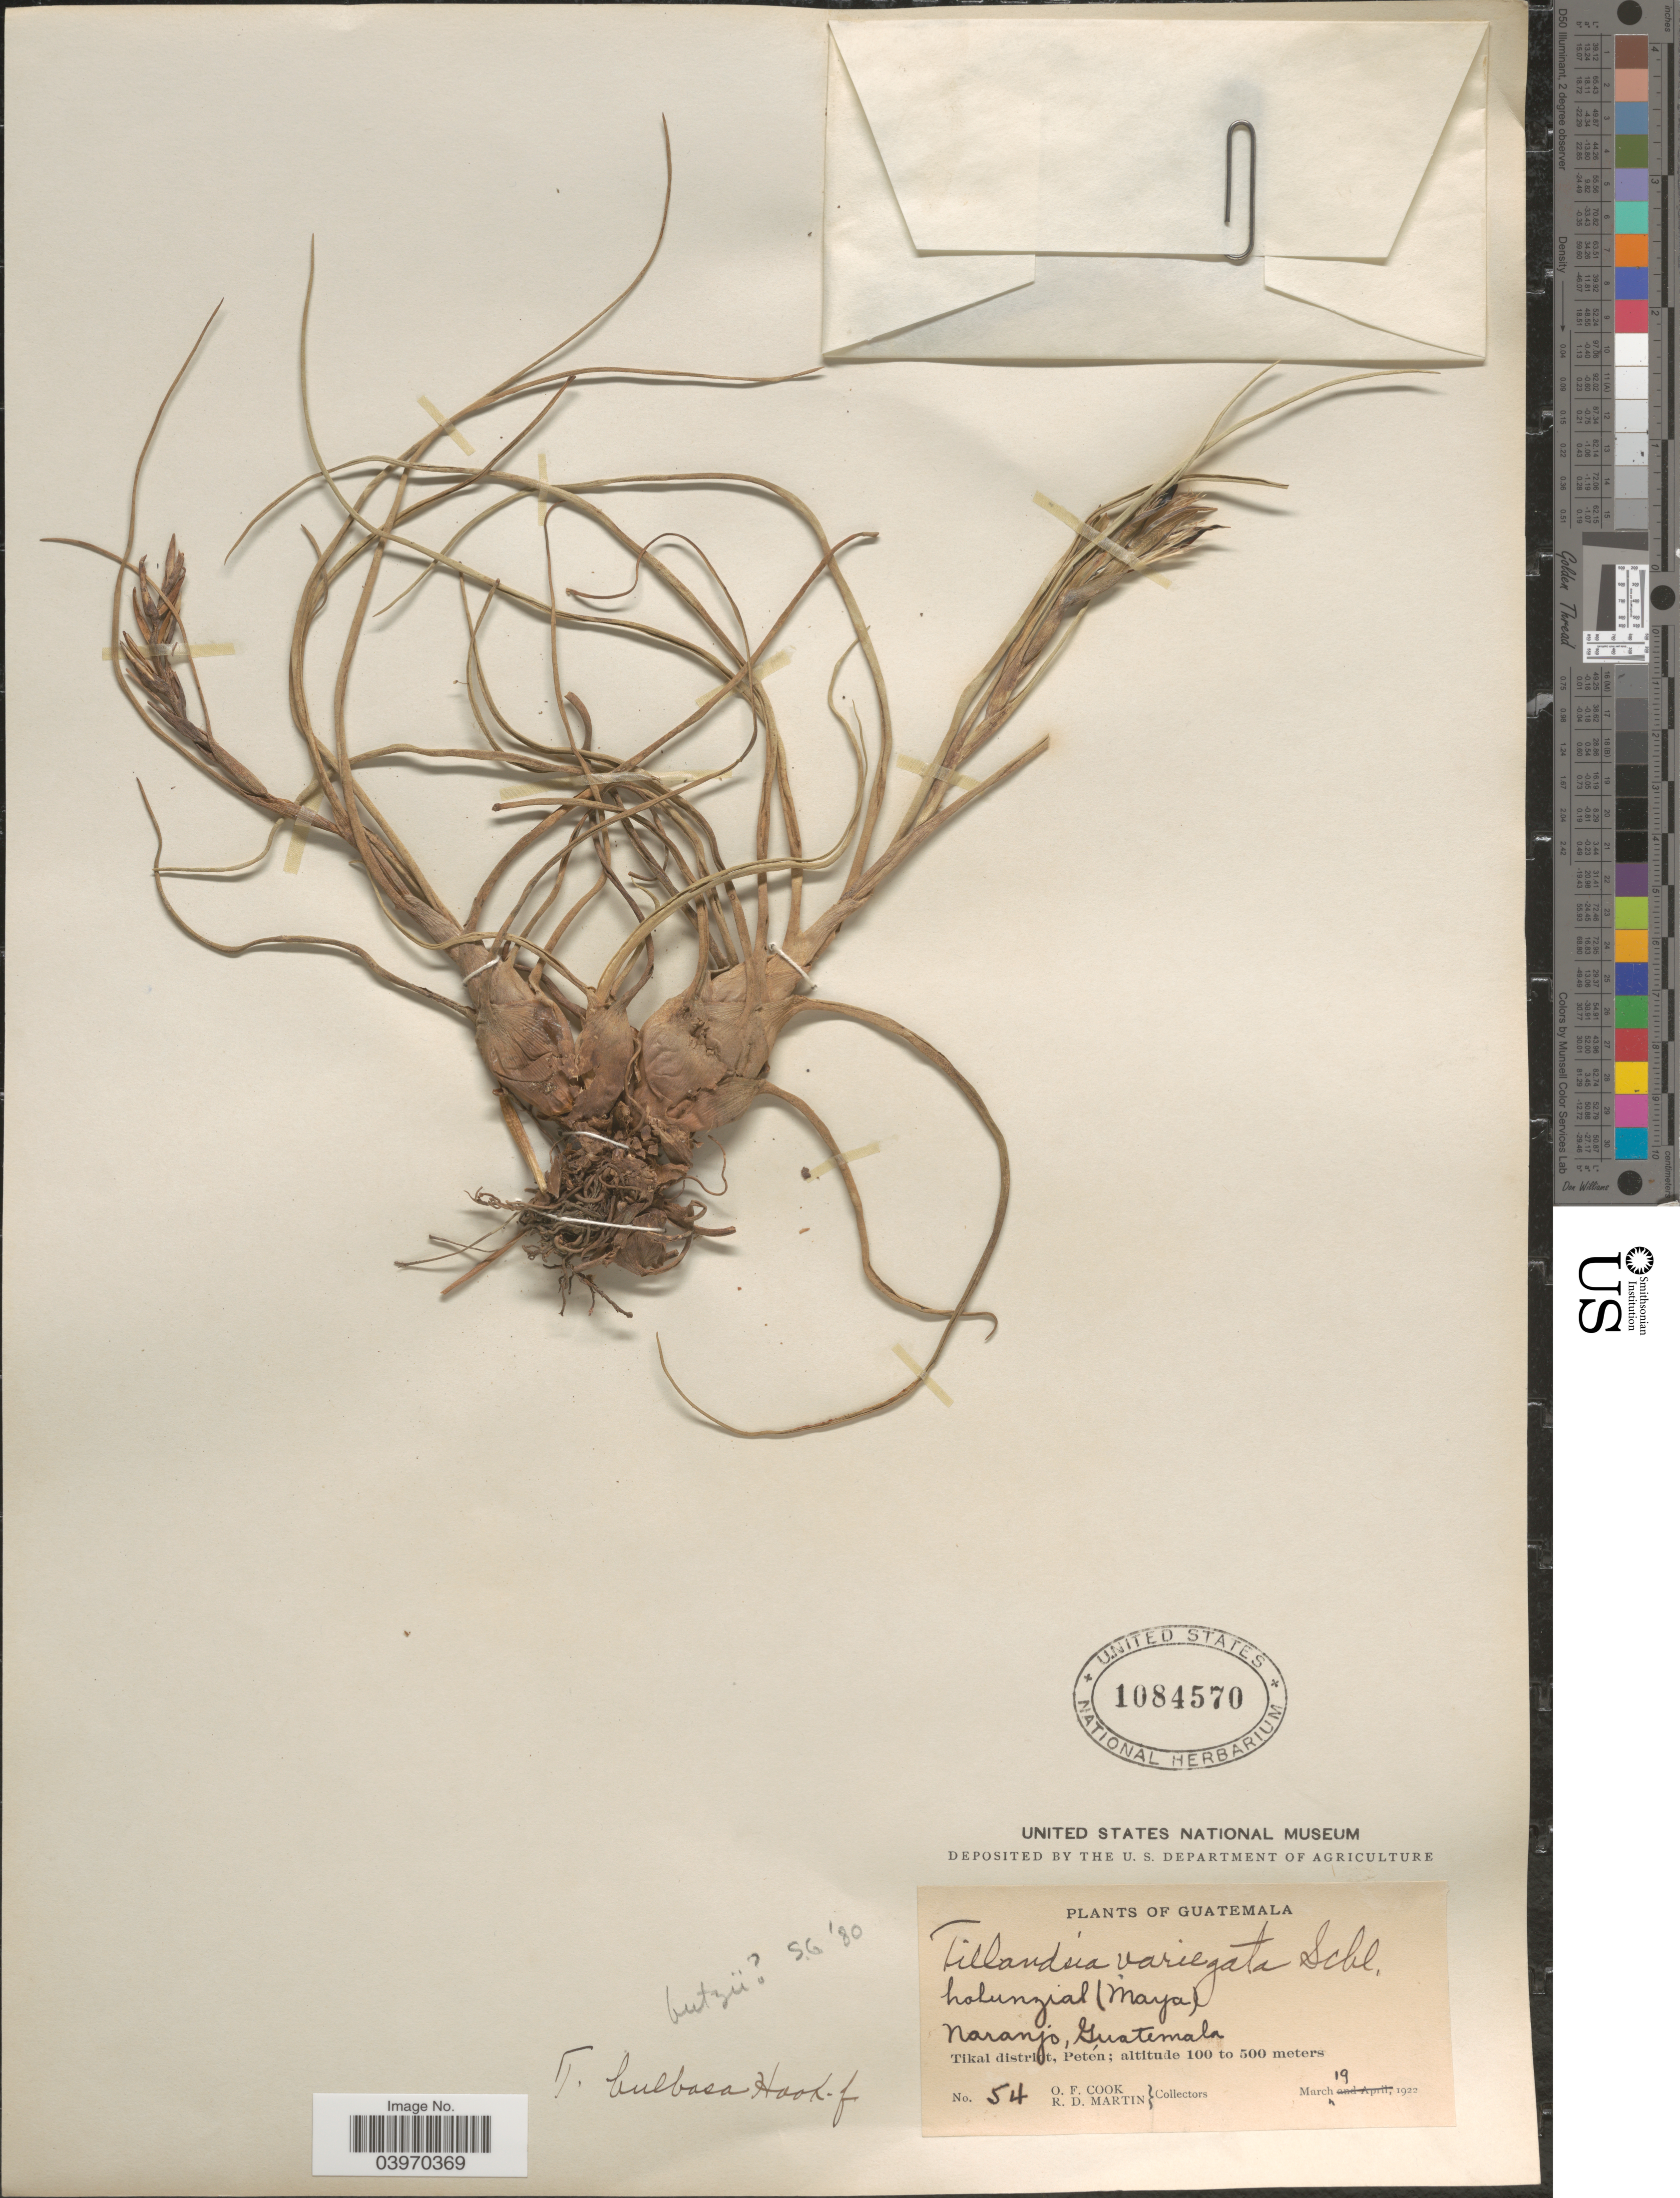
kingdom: Plantae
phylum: Tracheophyta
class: Liliopsida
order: Poales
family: Bromeliaceae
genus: Tillandsia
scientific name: Tillandsia bulbosa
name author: Hook.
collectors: O. F. Cook & R. D. Martin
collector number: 54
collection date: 1922-03-19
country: Guatemala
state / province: El Peten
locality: Naranjo, Tikal district.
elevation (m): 100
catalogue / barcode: US 1084570